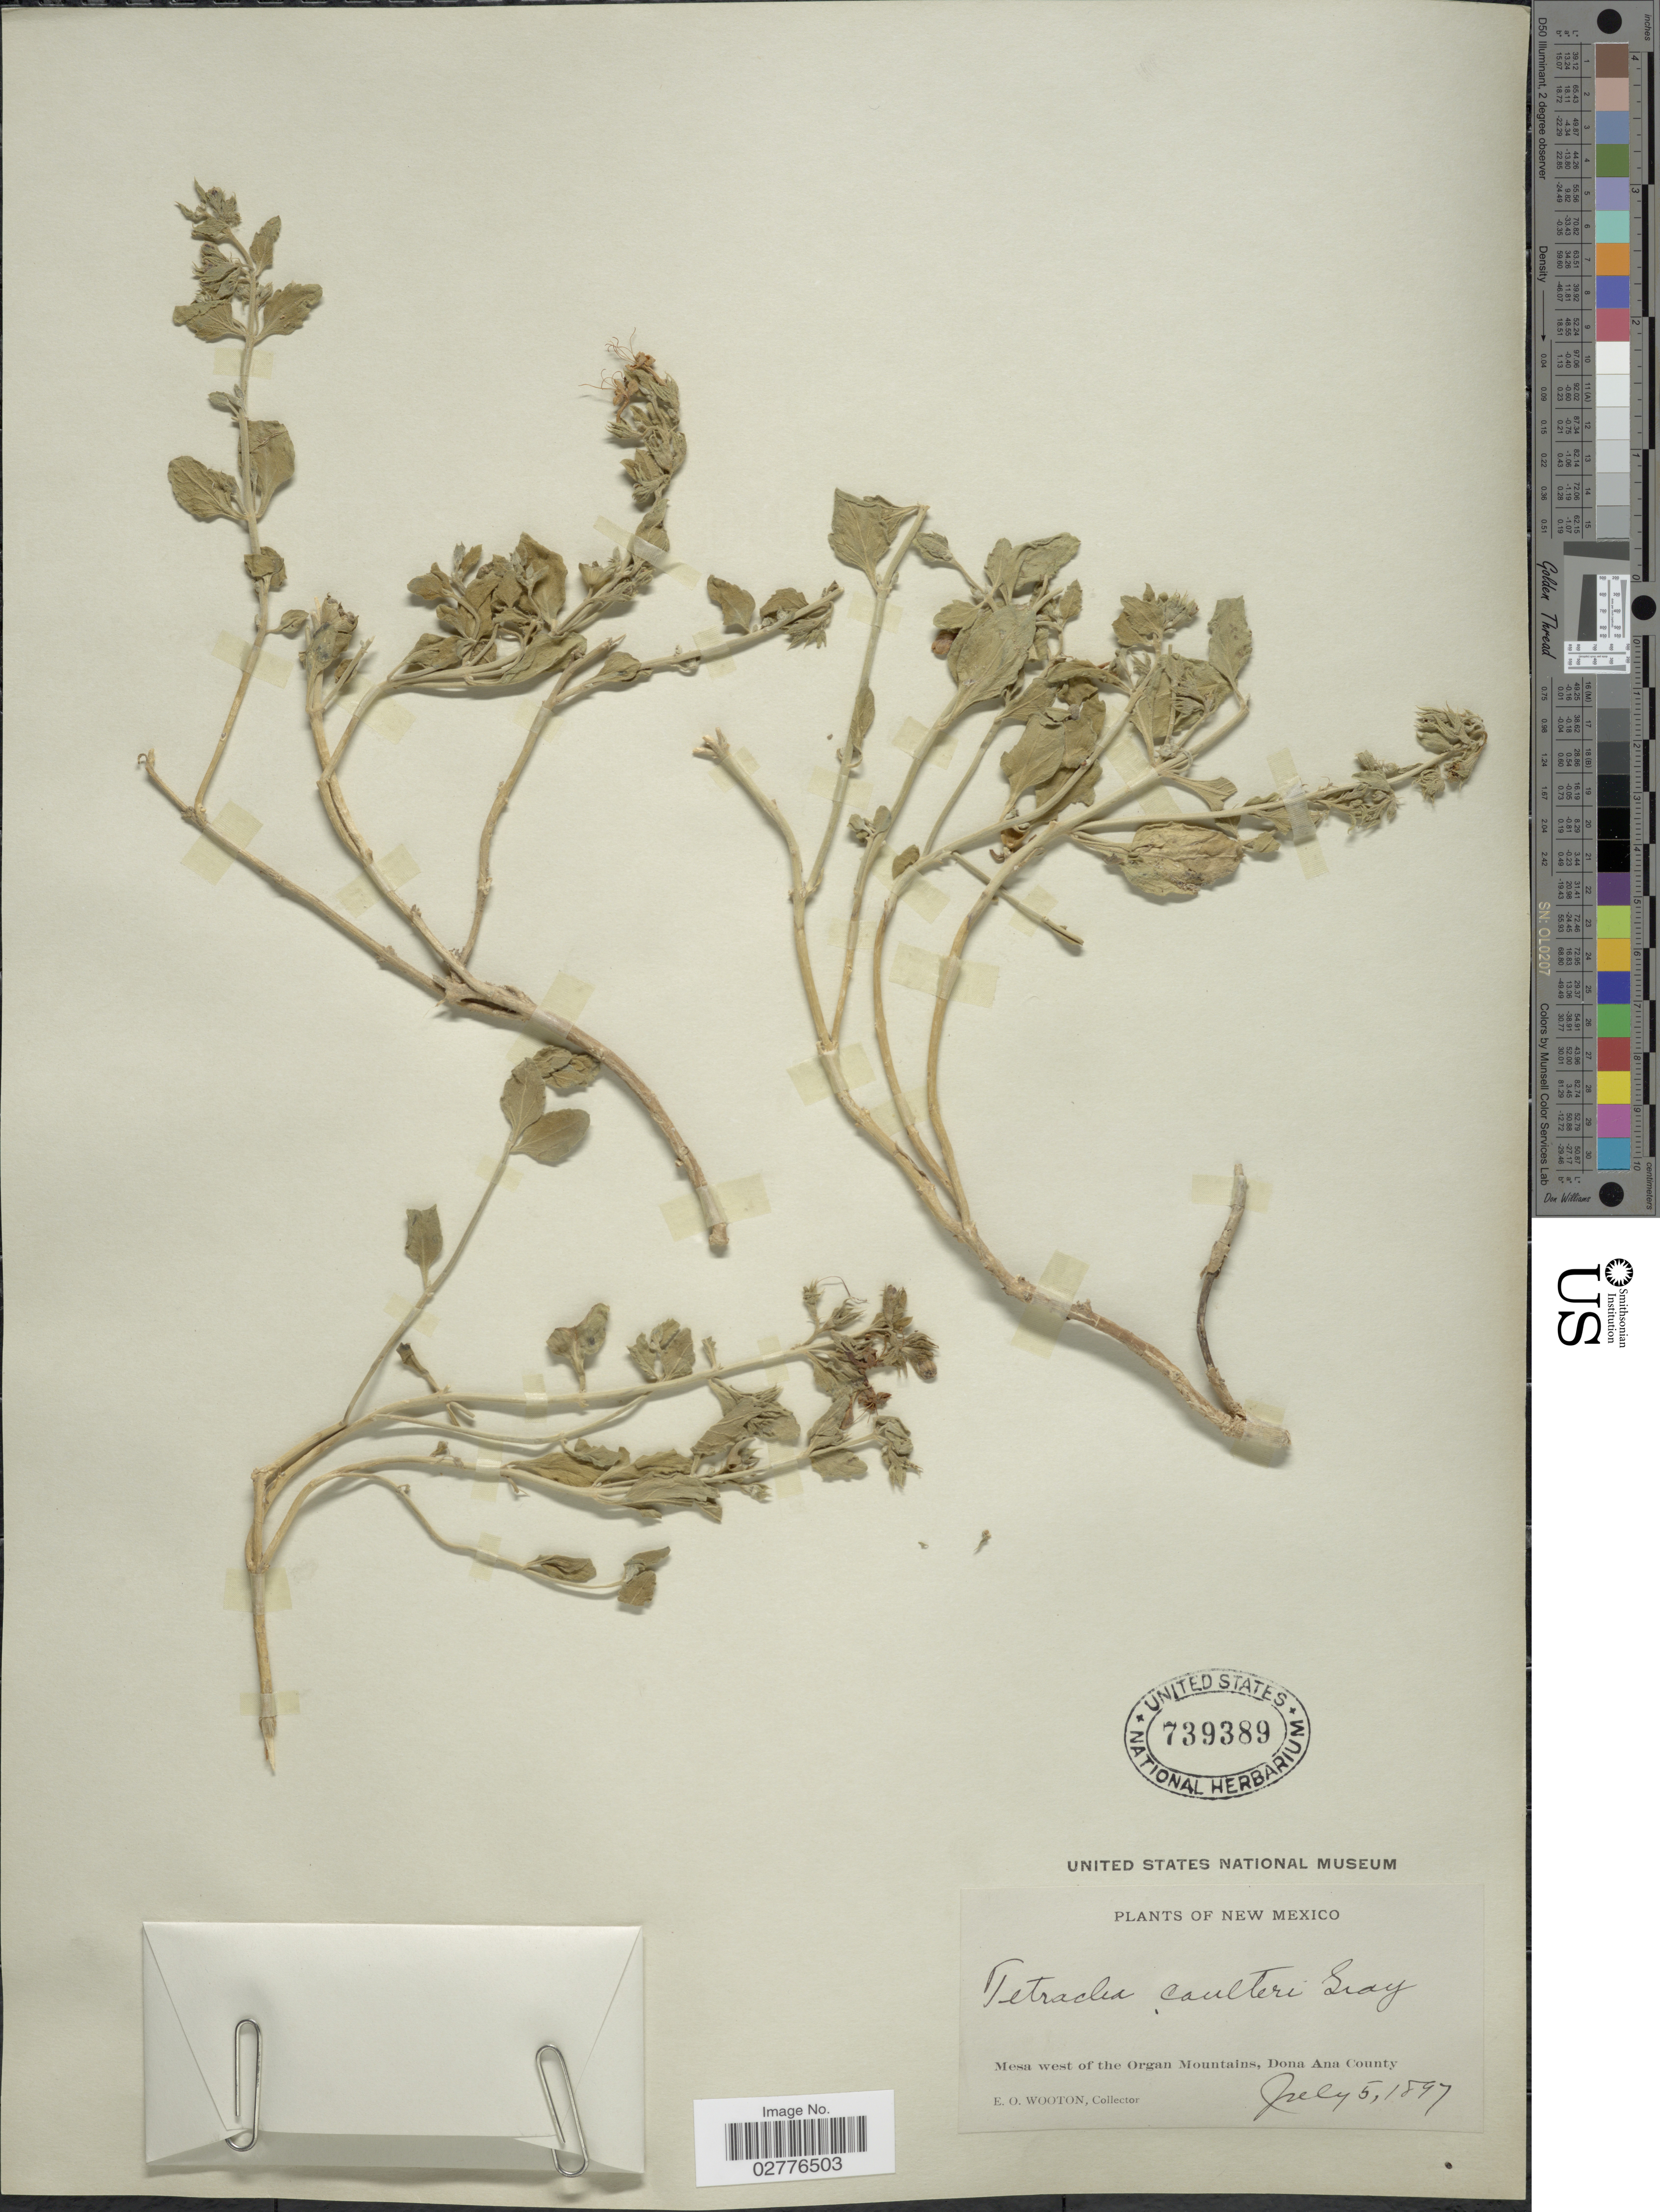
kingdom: Plantae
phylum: Tracheophyta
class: Magnoliopsida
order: Lamiales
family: Lamiaceae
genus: Tetraclea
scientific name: Tetraclea coulteri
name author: A. Gray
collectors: E. O. Wooton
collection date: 1897-07-05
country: United States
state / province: New Mexico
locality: Mesa west of the Organ Mountains, Dona Ana County.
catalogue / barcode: US 739389